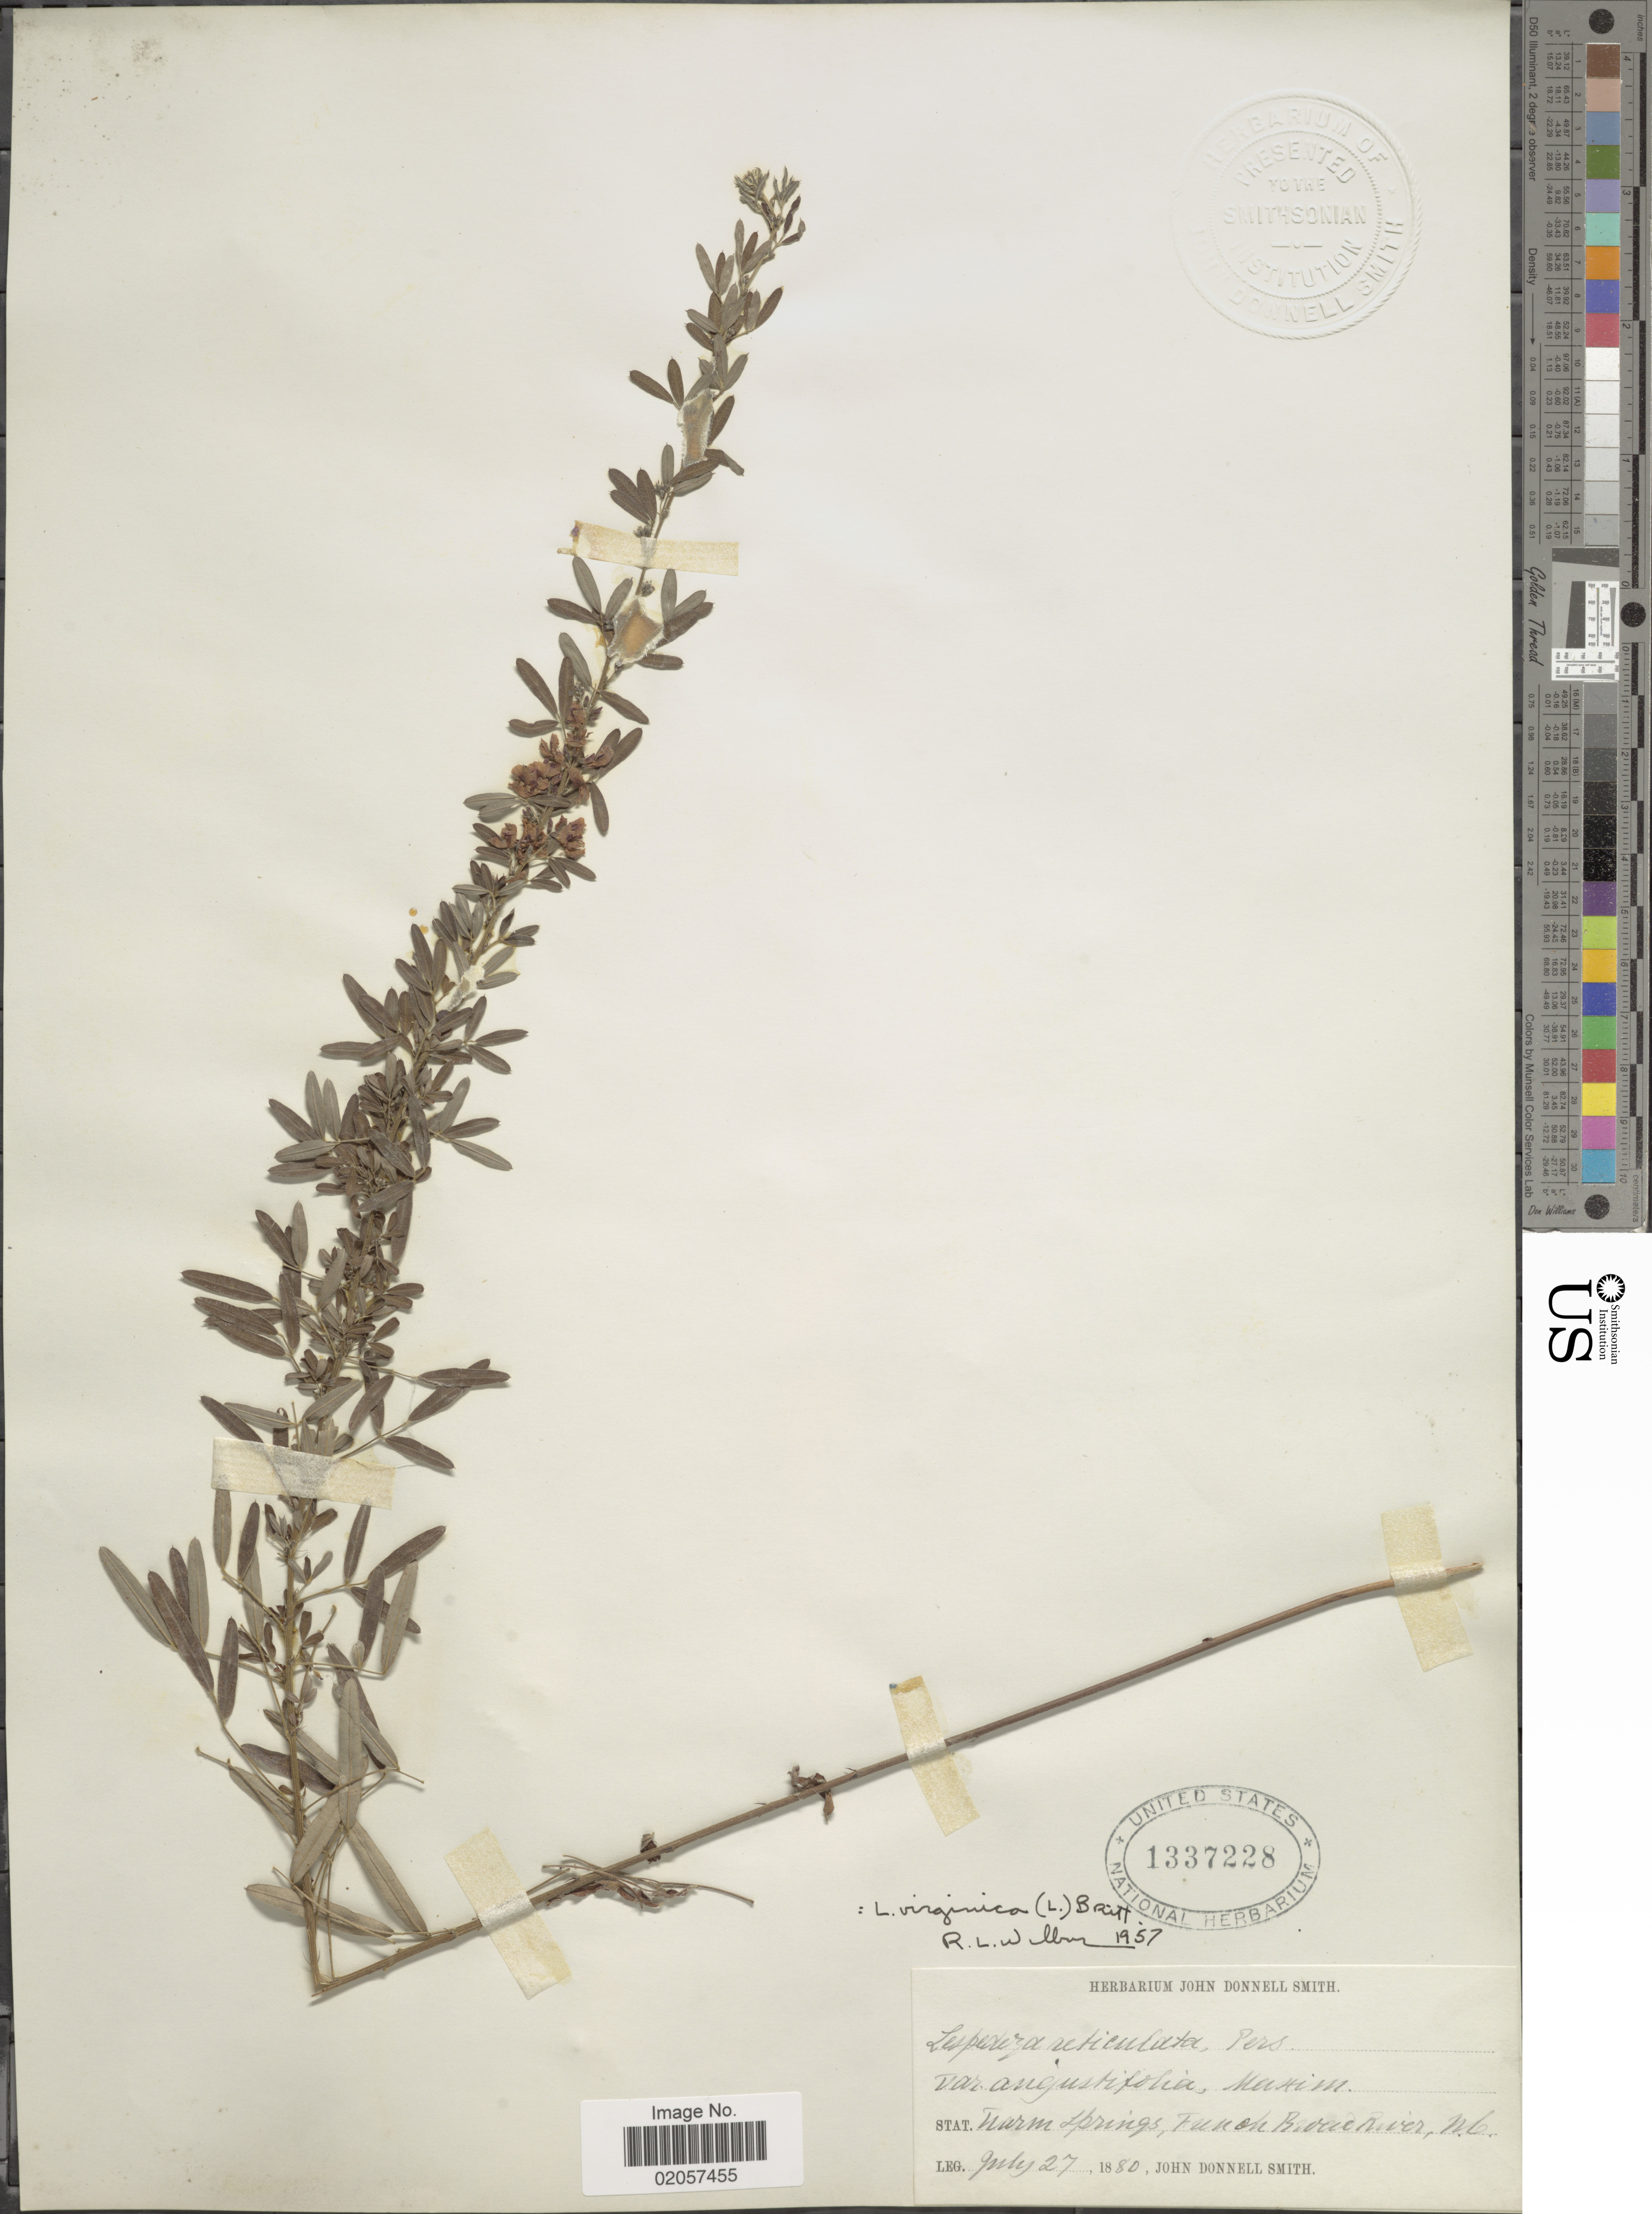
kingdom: Plantae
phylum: Tracheophyta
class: Magnoliopsida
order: Fabales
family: Fabaceae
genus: Lespedeza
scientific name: Lespedeza virginica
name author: (L.) Britton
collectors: J. Donnell Smith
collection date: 1880-07-27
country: United States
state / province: North Carolina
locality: Warm Springs, French Broad River, N.C.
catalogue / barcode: US 1337228